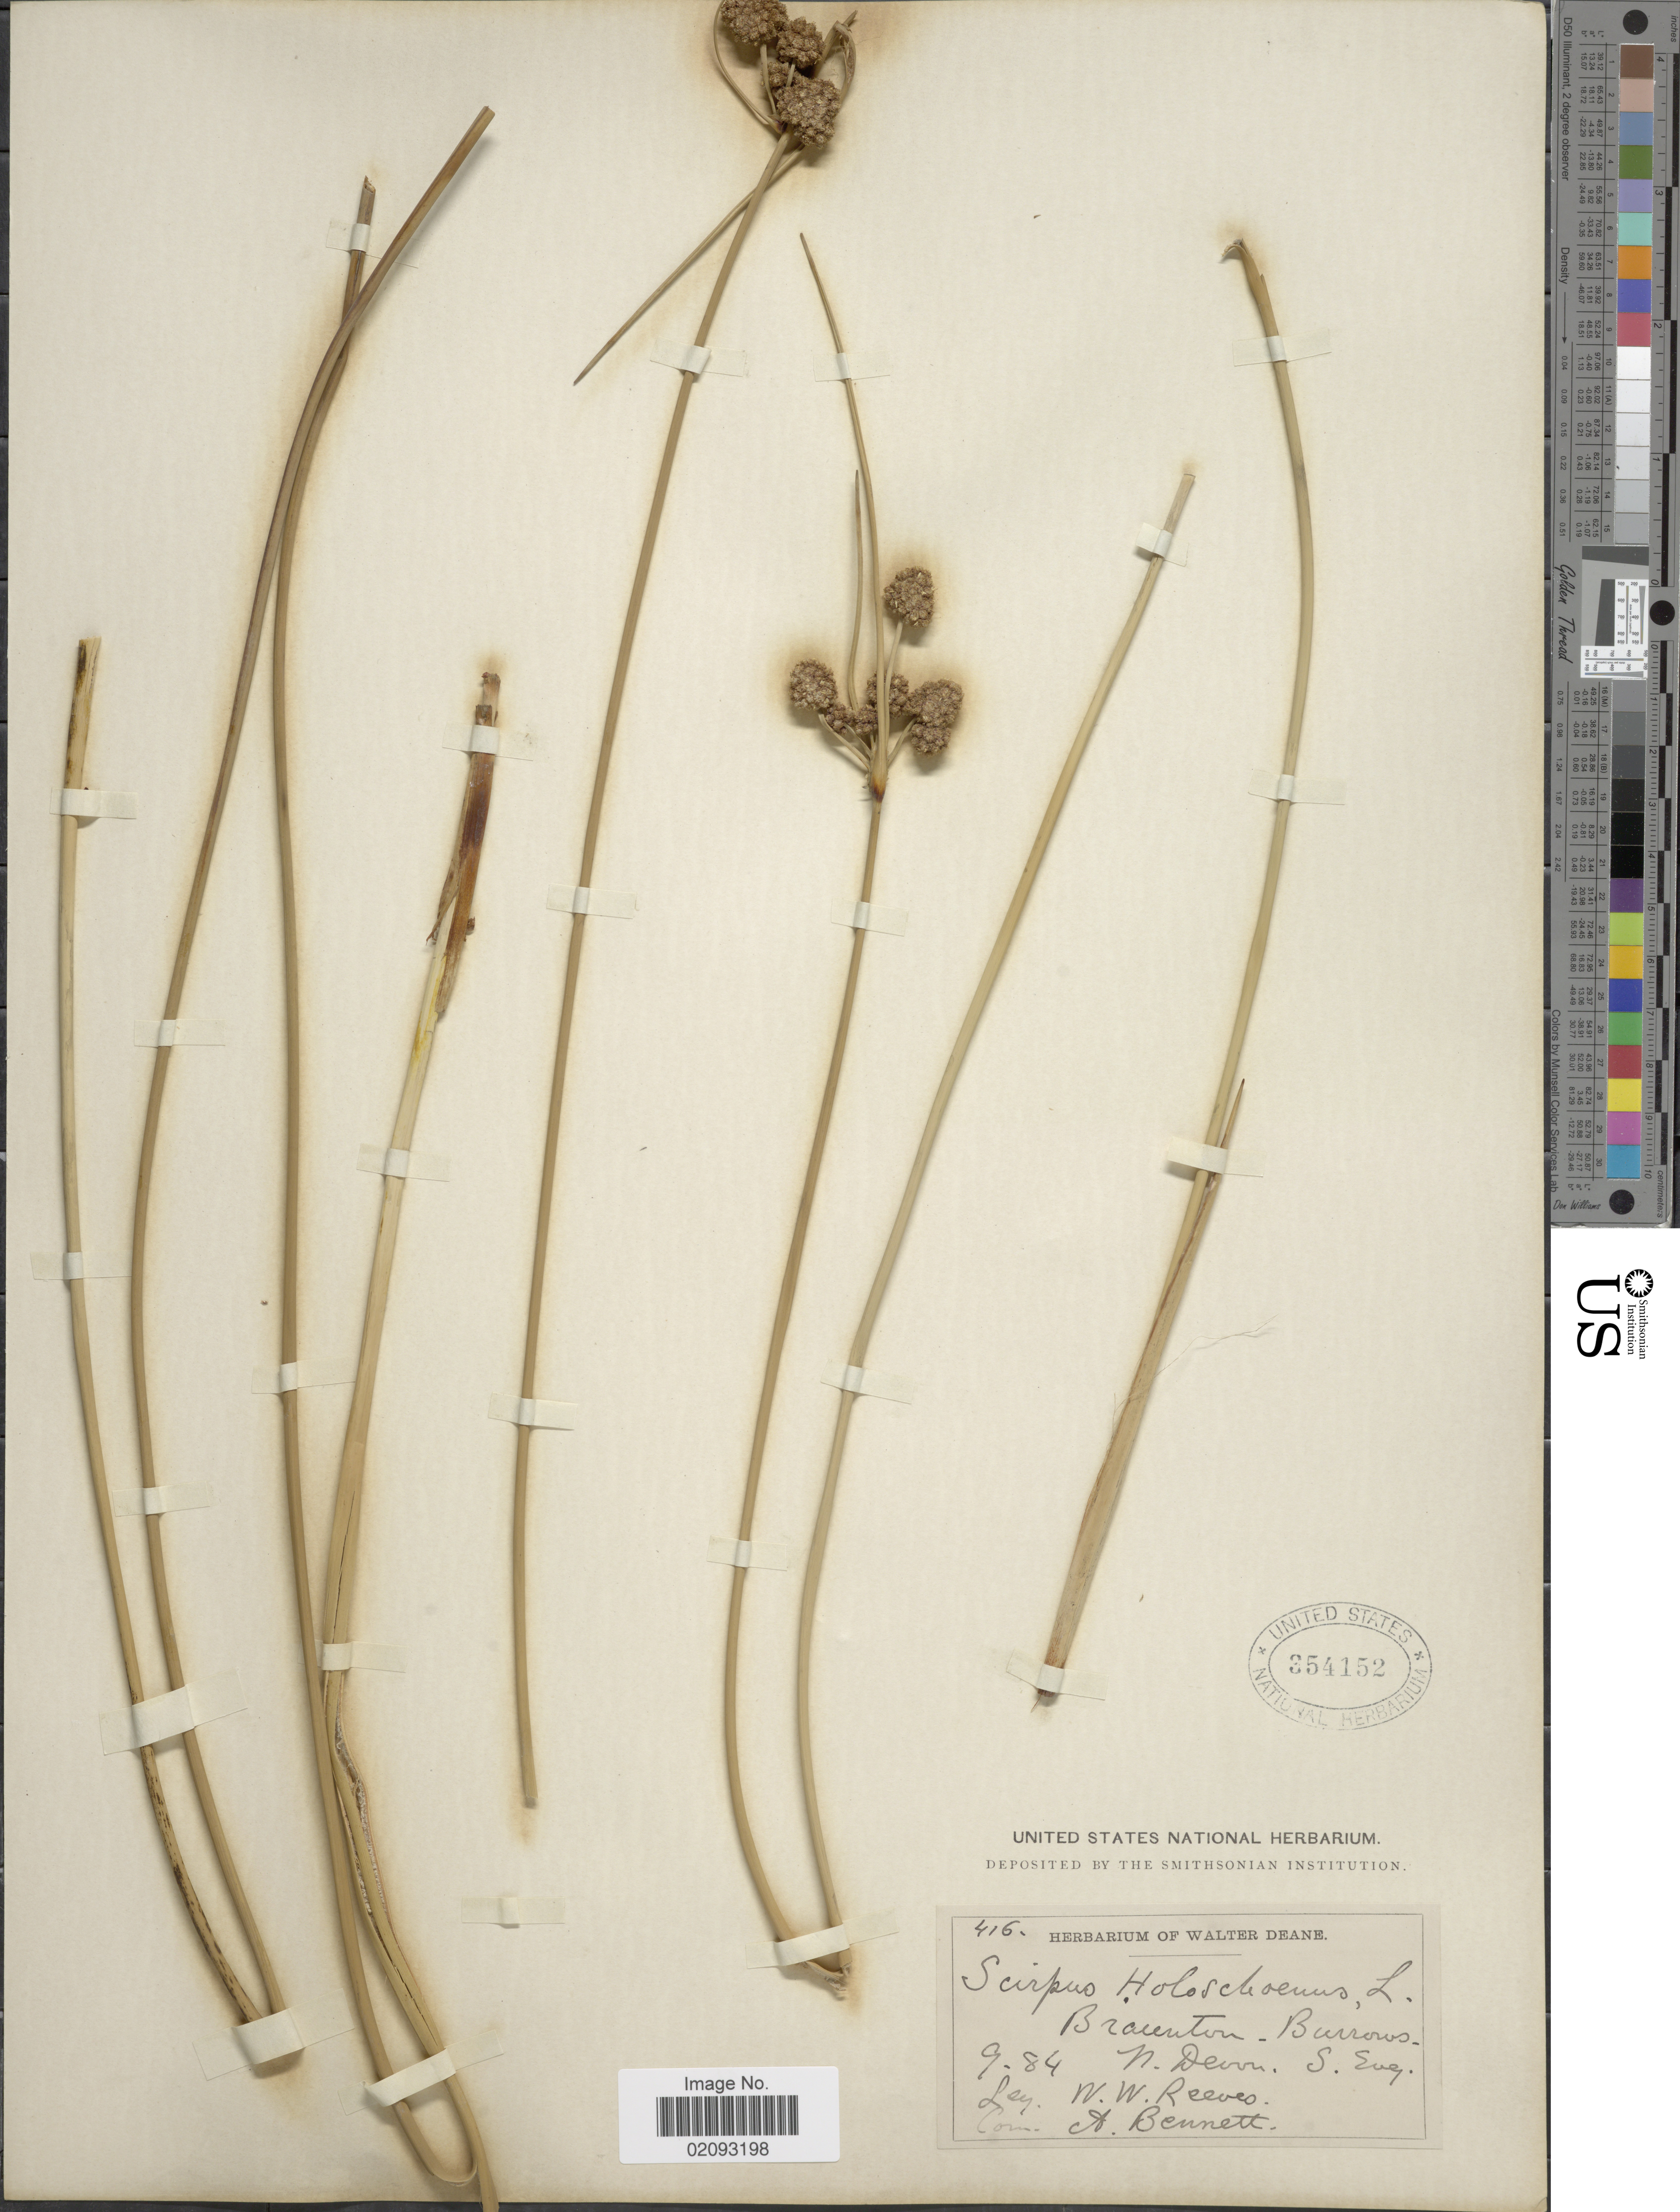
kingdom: Plantae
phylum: Tracheophyta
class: Liliopsida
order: Poales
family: Cyperaceae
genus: Scirpoides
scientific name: Scirpoides holoschoenus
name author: (L.) Soják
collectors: W. Reeves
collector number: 416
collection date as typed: Transcribed d/m/y: /9/84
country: United Kingdom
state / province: England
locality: Braunton. Burrows. N. Devon. S. Eng.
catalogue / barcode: US 354152